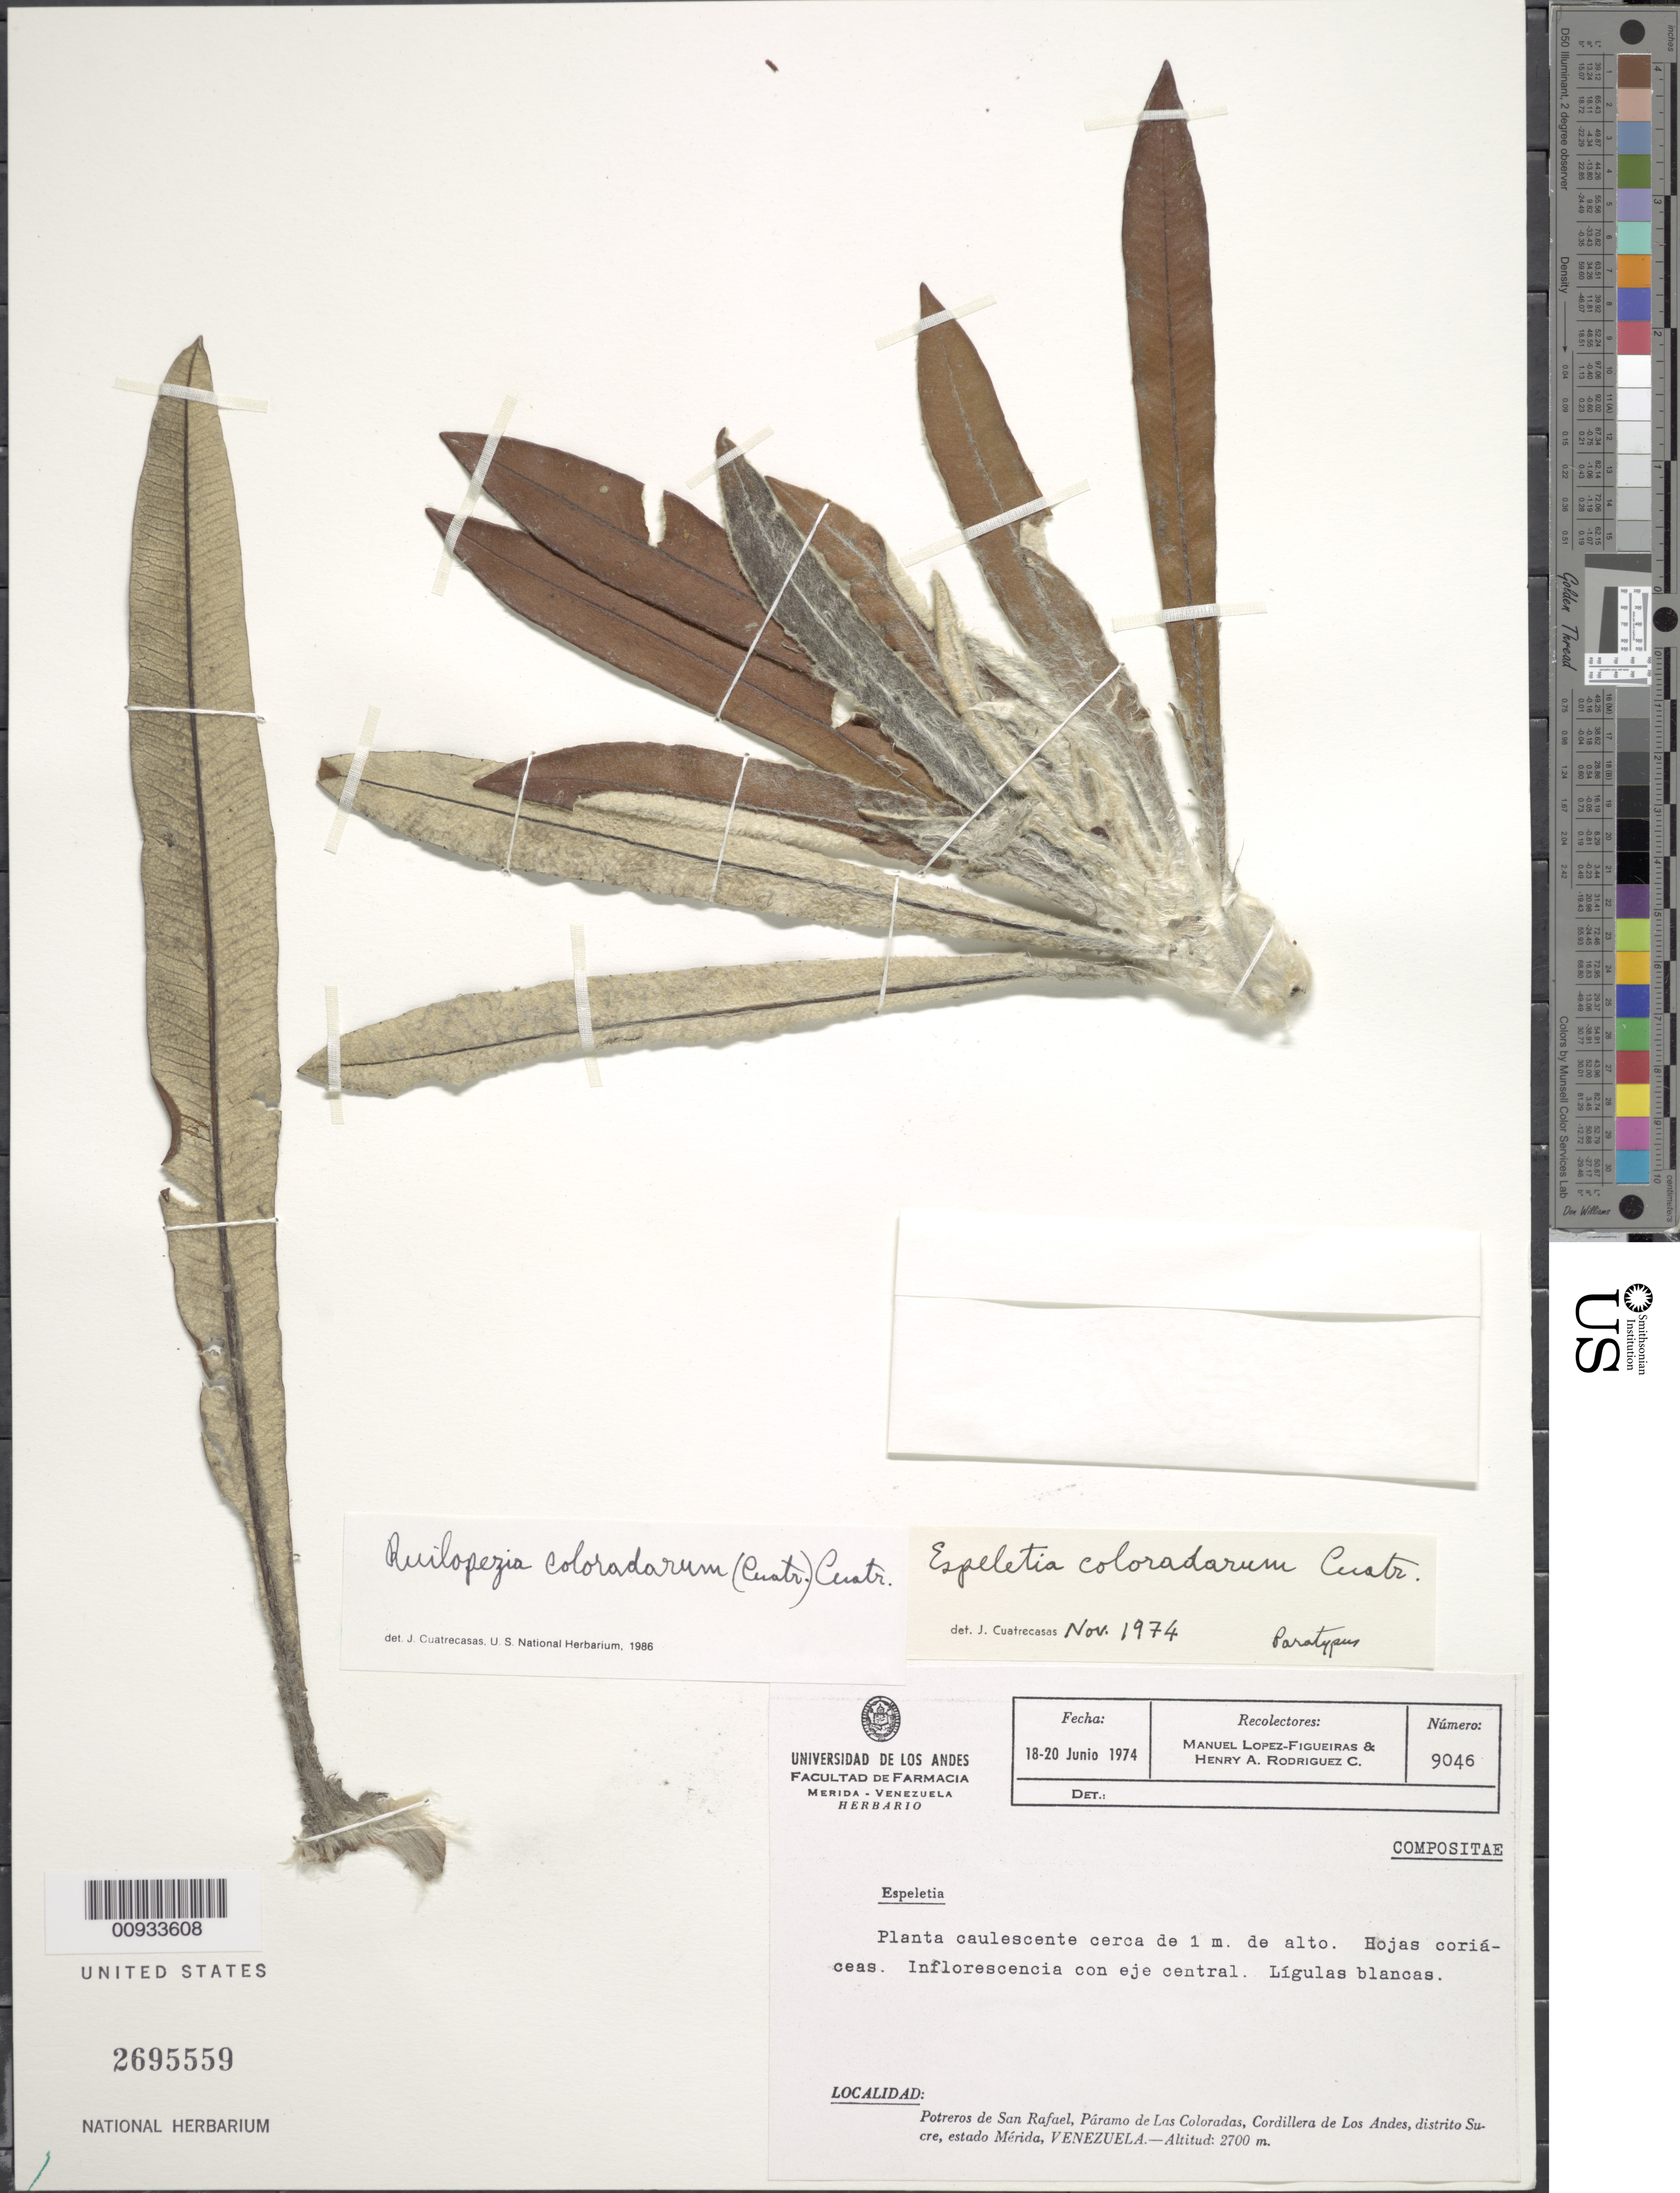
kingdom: Plantae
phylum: Tracheophyta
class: Magnoliopsida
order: Asterales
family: Asteraceae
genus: Ruilopezia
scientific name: Ruilopezia coloradarum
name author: (Cuatrec.) Cuatrec.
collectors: M. López Figueiras & H. A. Rodriguez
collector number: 9046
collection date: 1974-06-18/1974-06-20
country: Venezuela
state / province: Mérida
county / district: Sucre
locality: Páramo de Las Coloradas. Potreros de San Rafael, Páramo de Las Coloradas, Cordillera de los Andes.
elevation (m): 2700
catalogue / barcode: US 2695559